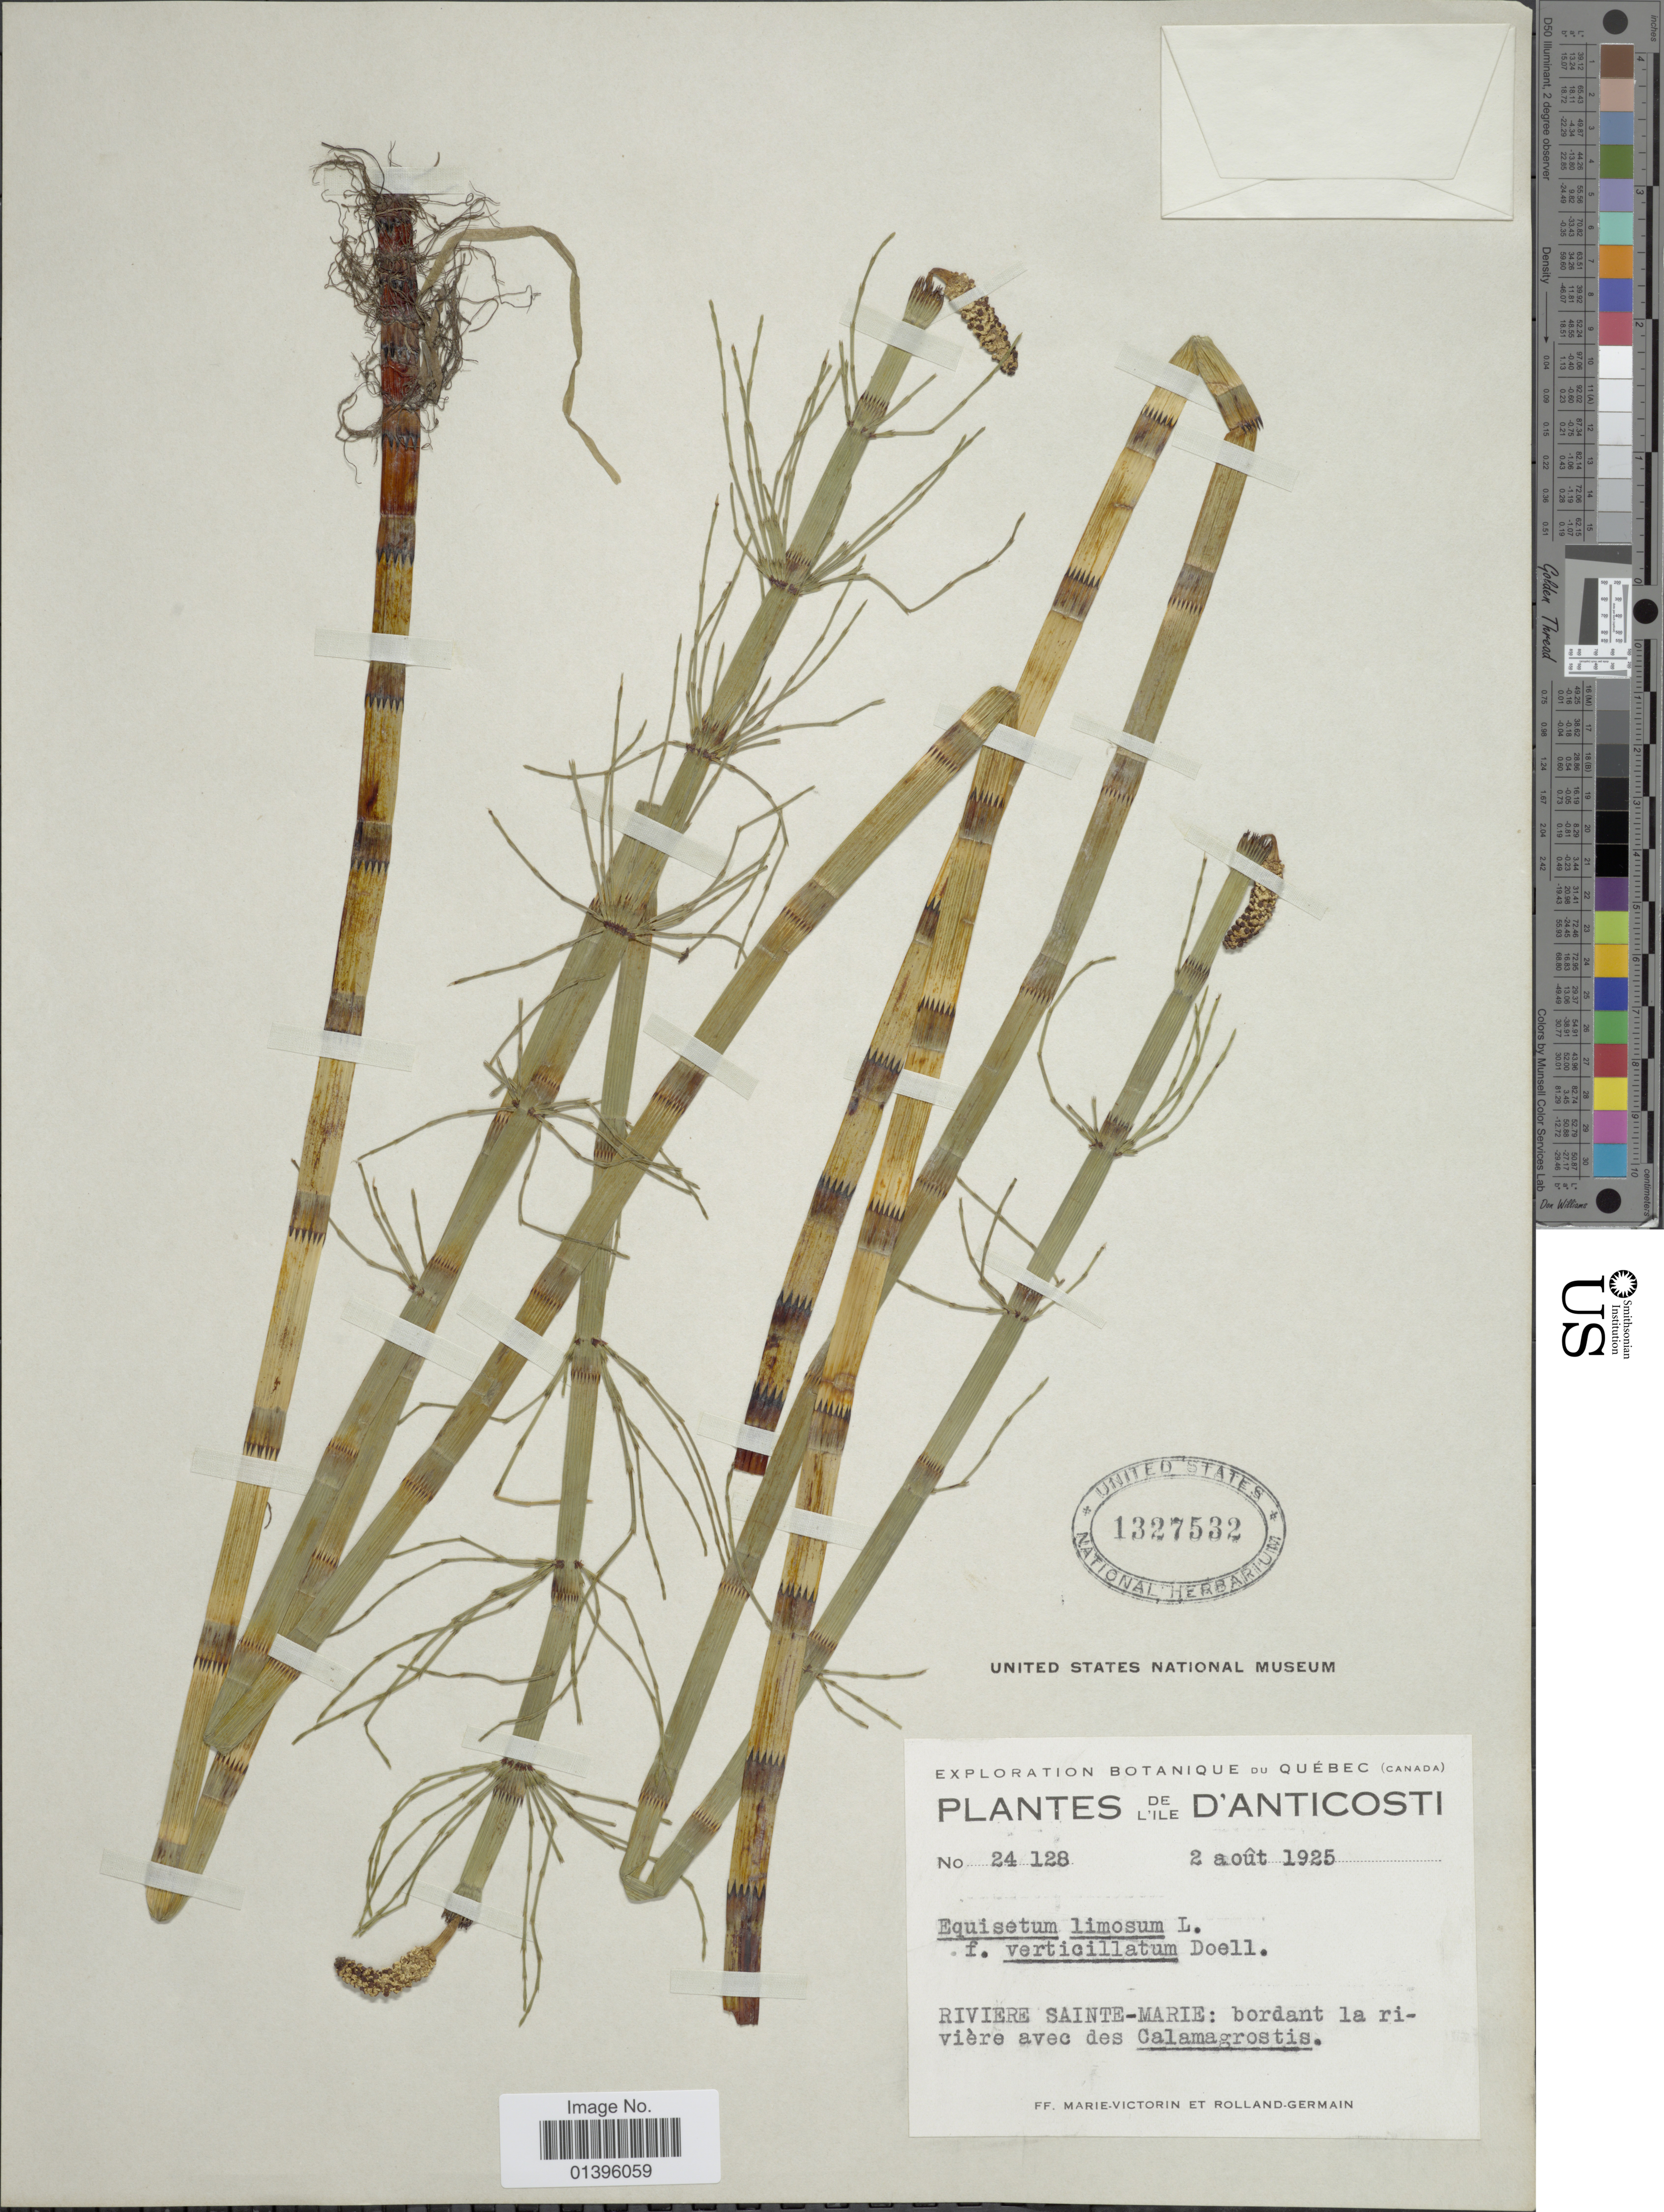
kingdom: Plantae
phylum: Tracheophyta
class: Polypodiopsida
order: Equisetales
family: Equisetaceae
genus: Equisetum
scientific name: Equisetum fluviatile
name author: L.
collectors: Fr. Marie-Victorin & Rolland-Germain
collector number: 24128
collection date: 1925-08-02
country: Canada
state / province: Quebec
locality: Plantes de L'Ile D'Anticosti. Riviere Sainte-Marie: bordant la rivière avec des Calamagrostis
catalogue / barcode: US 1327532